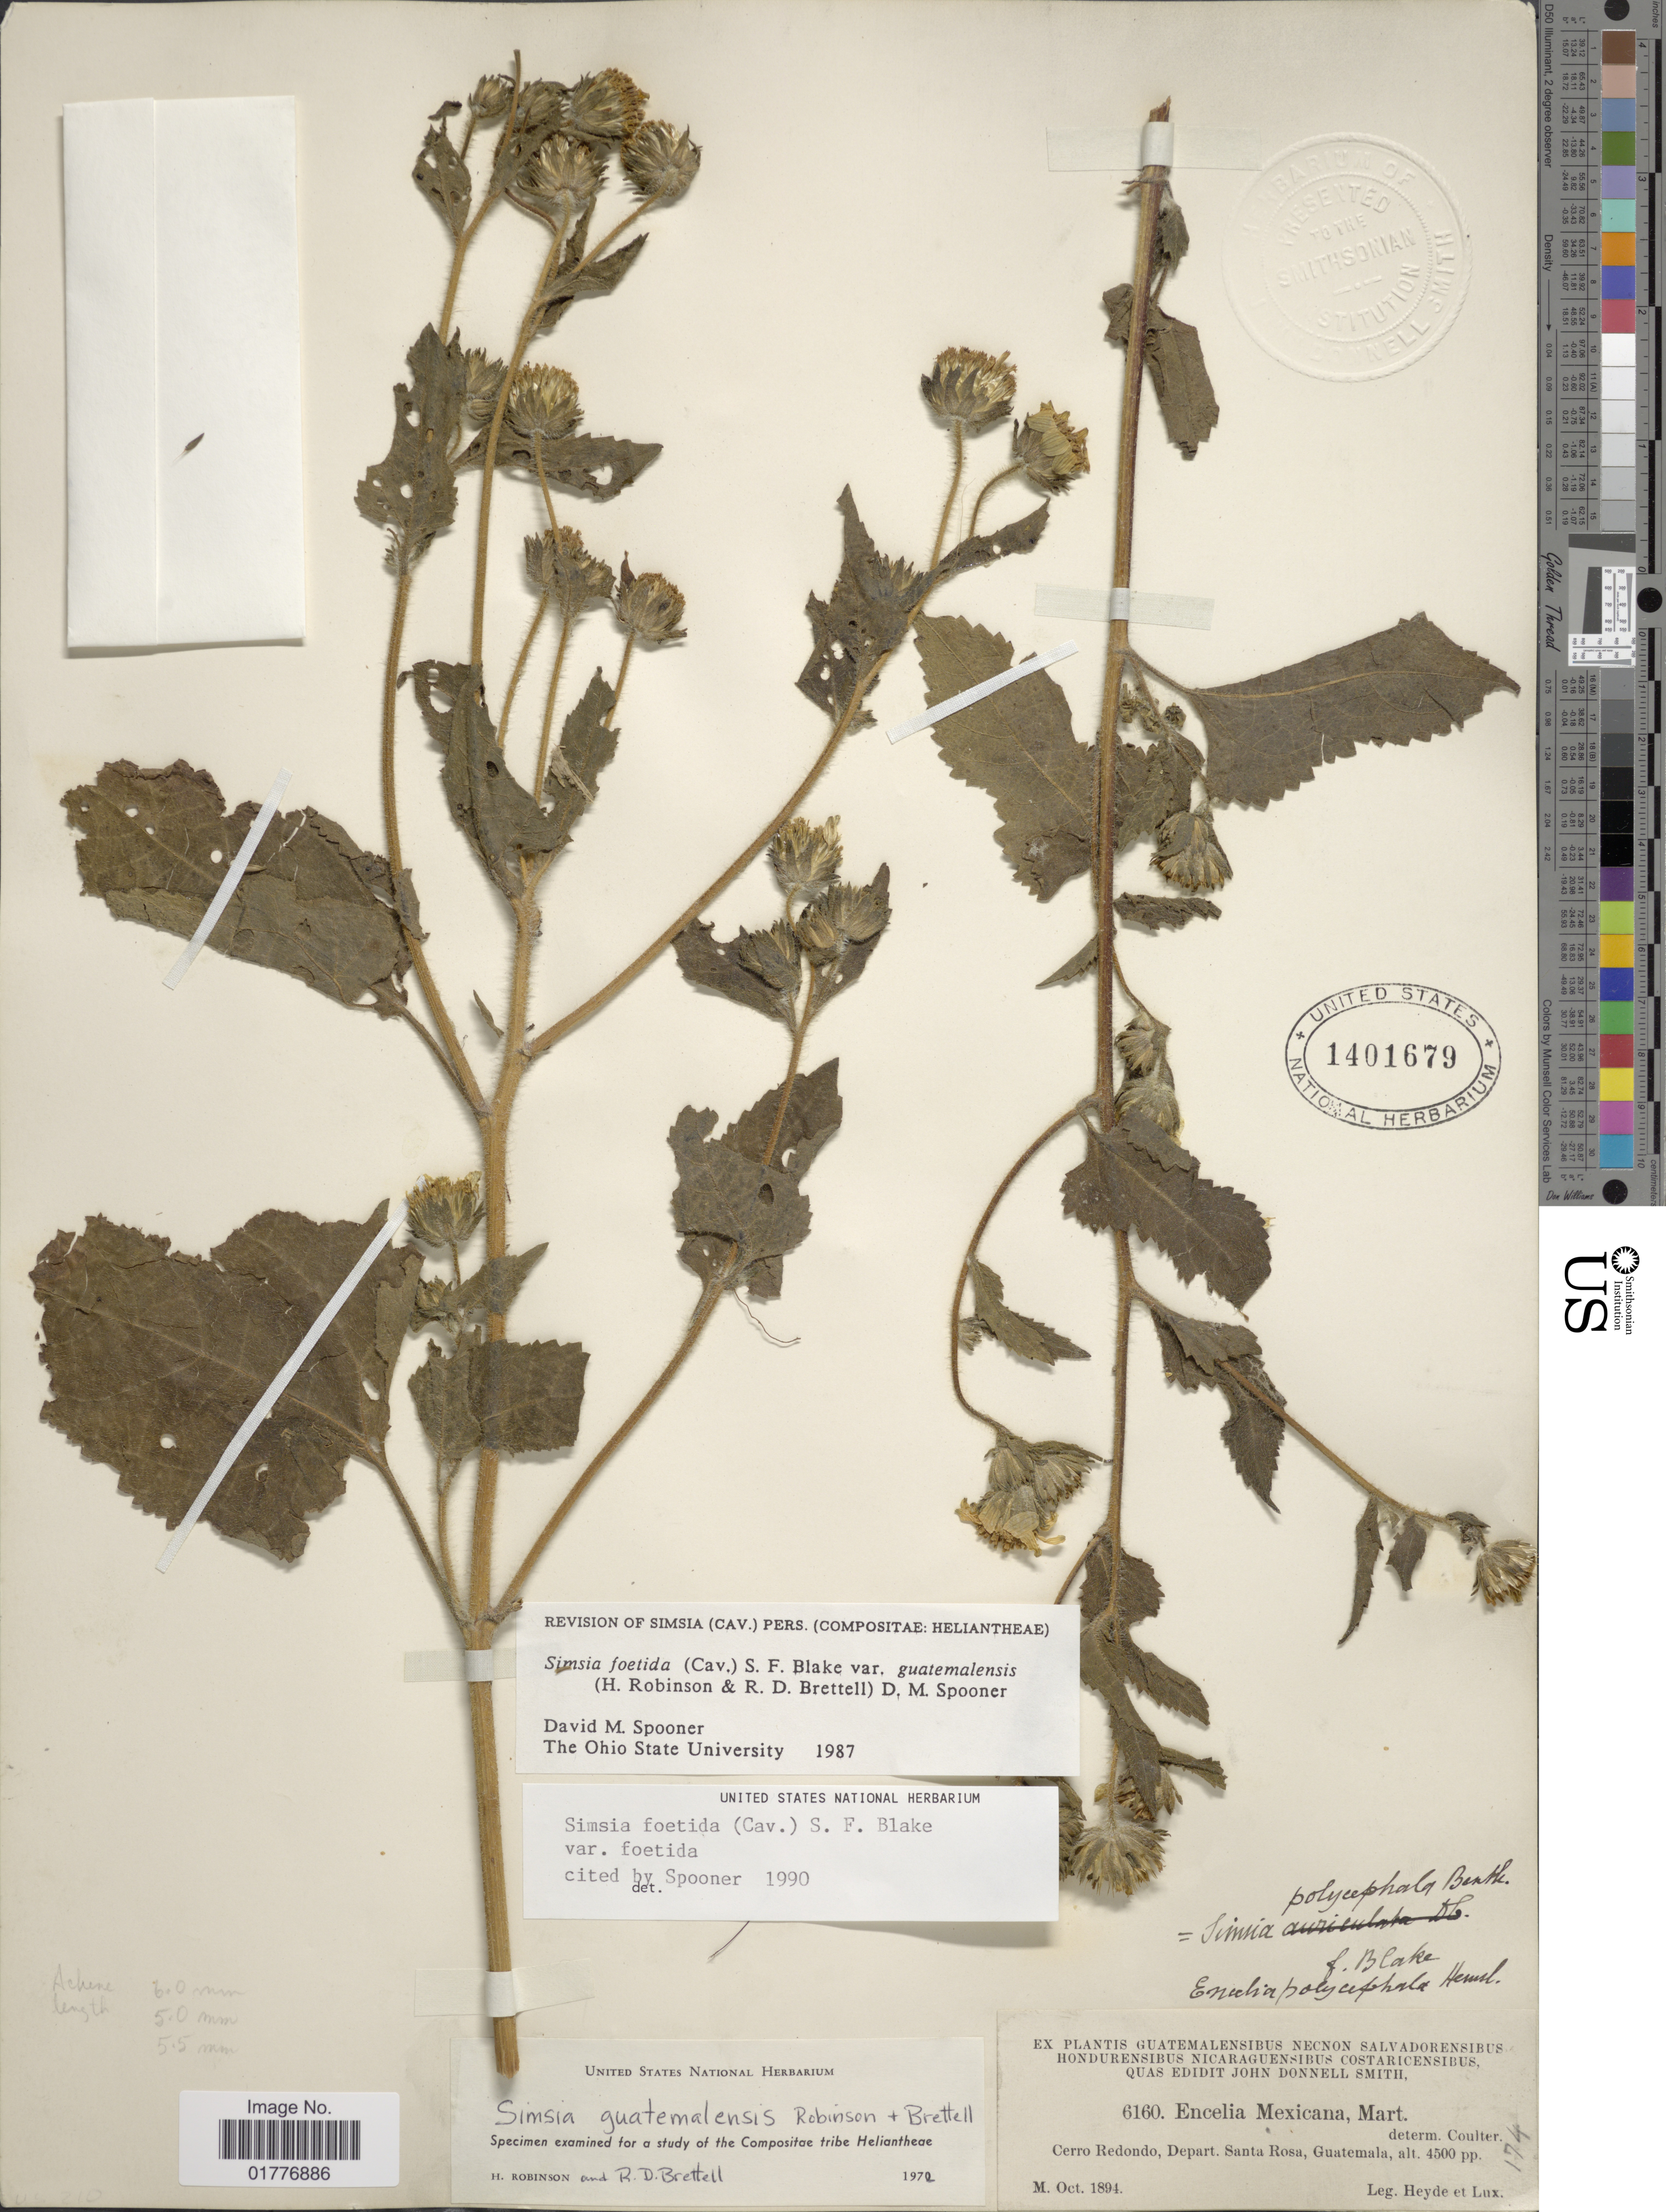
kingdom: Plantae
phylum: Tracheophyta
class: Magnoliopsida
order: Asterales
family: Asteraceae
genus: Simsia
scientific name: Simsia foetida var. foetida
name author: (Cav.) S.F. Blake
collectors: Heyde & Lux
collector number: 6160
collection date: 1894-10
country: Guatemala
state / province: Santa Rosa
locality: Cerro Redondo, Depart. Santo Rosa, Guatemala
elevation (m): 1372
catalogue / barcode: US 1401679